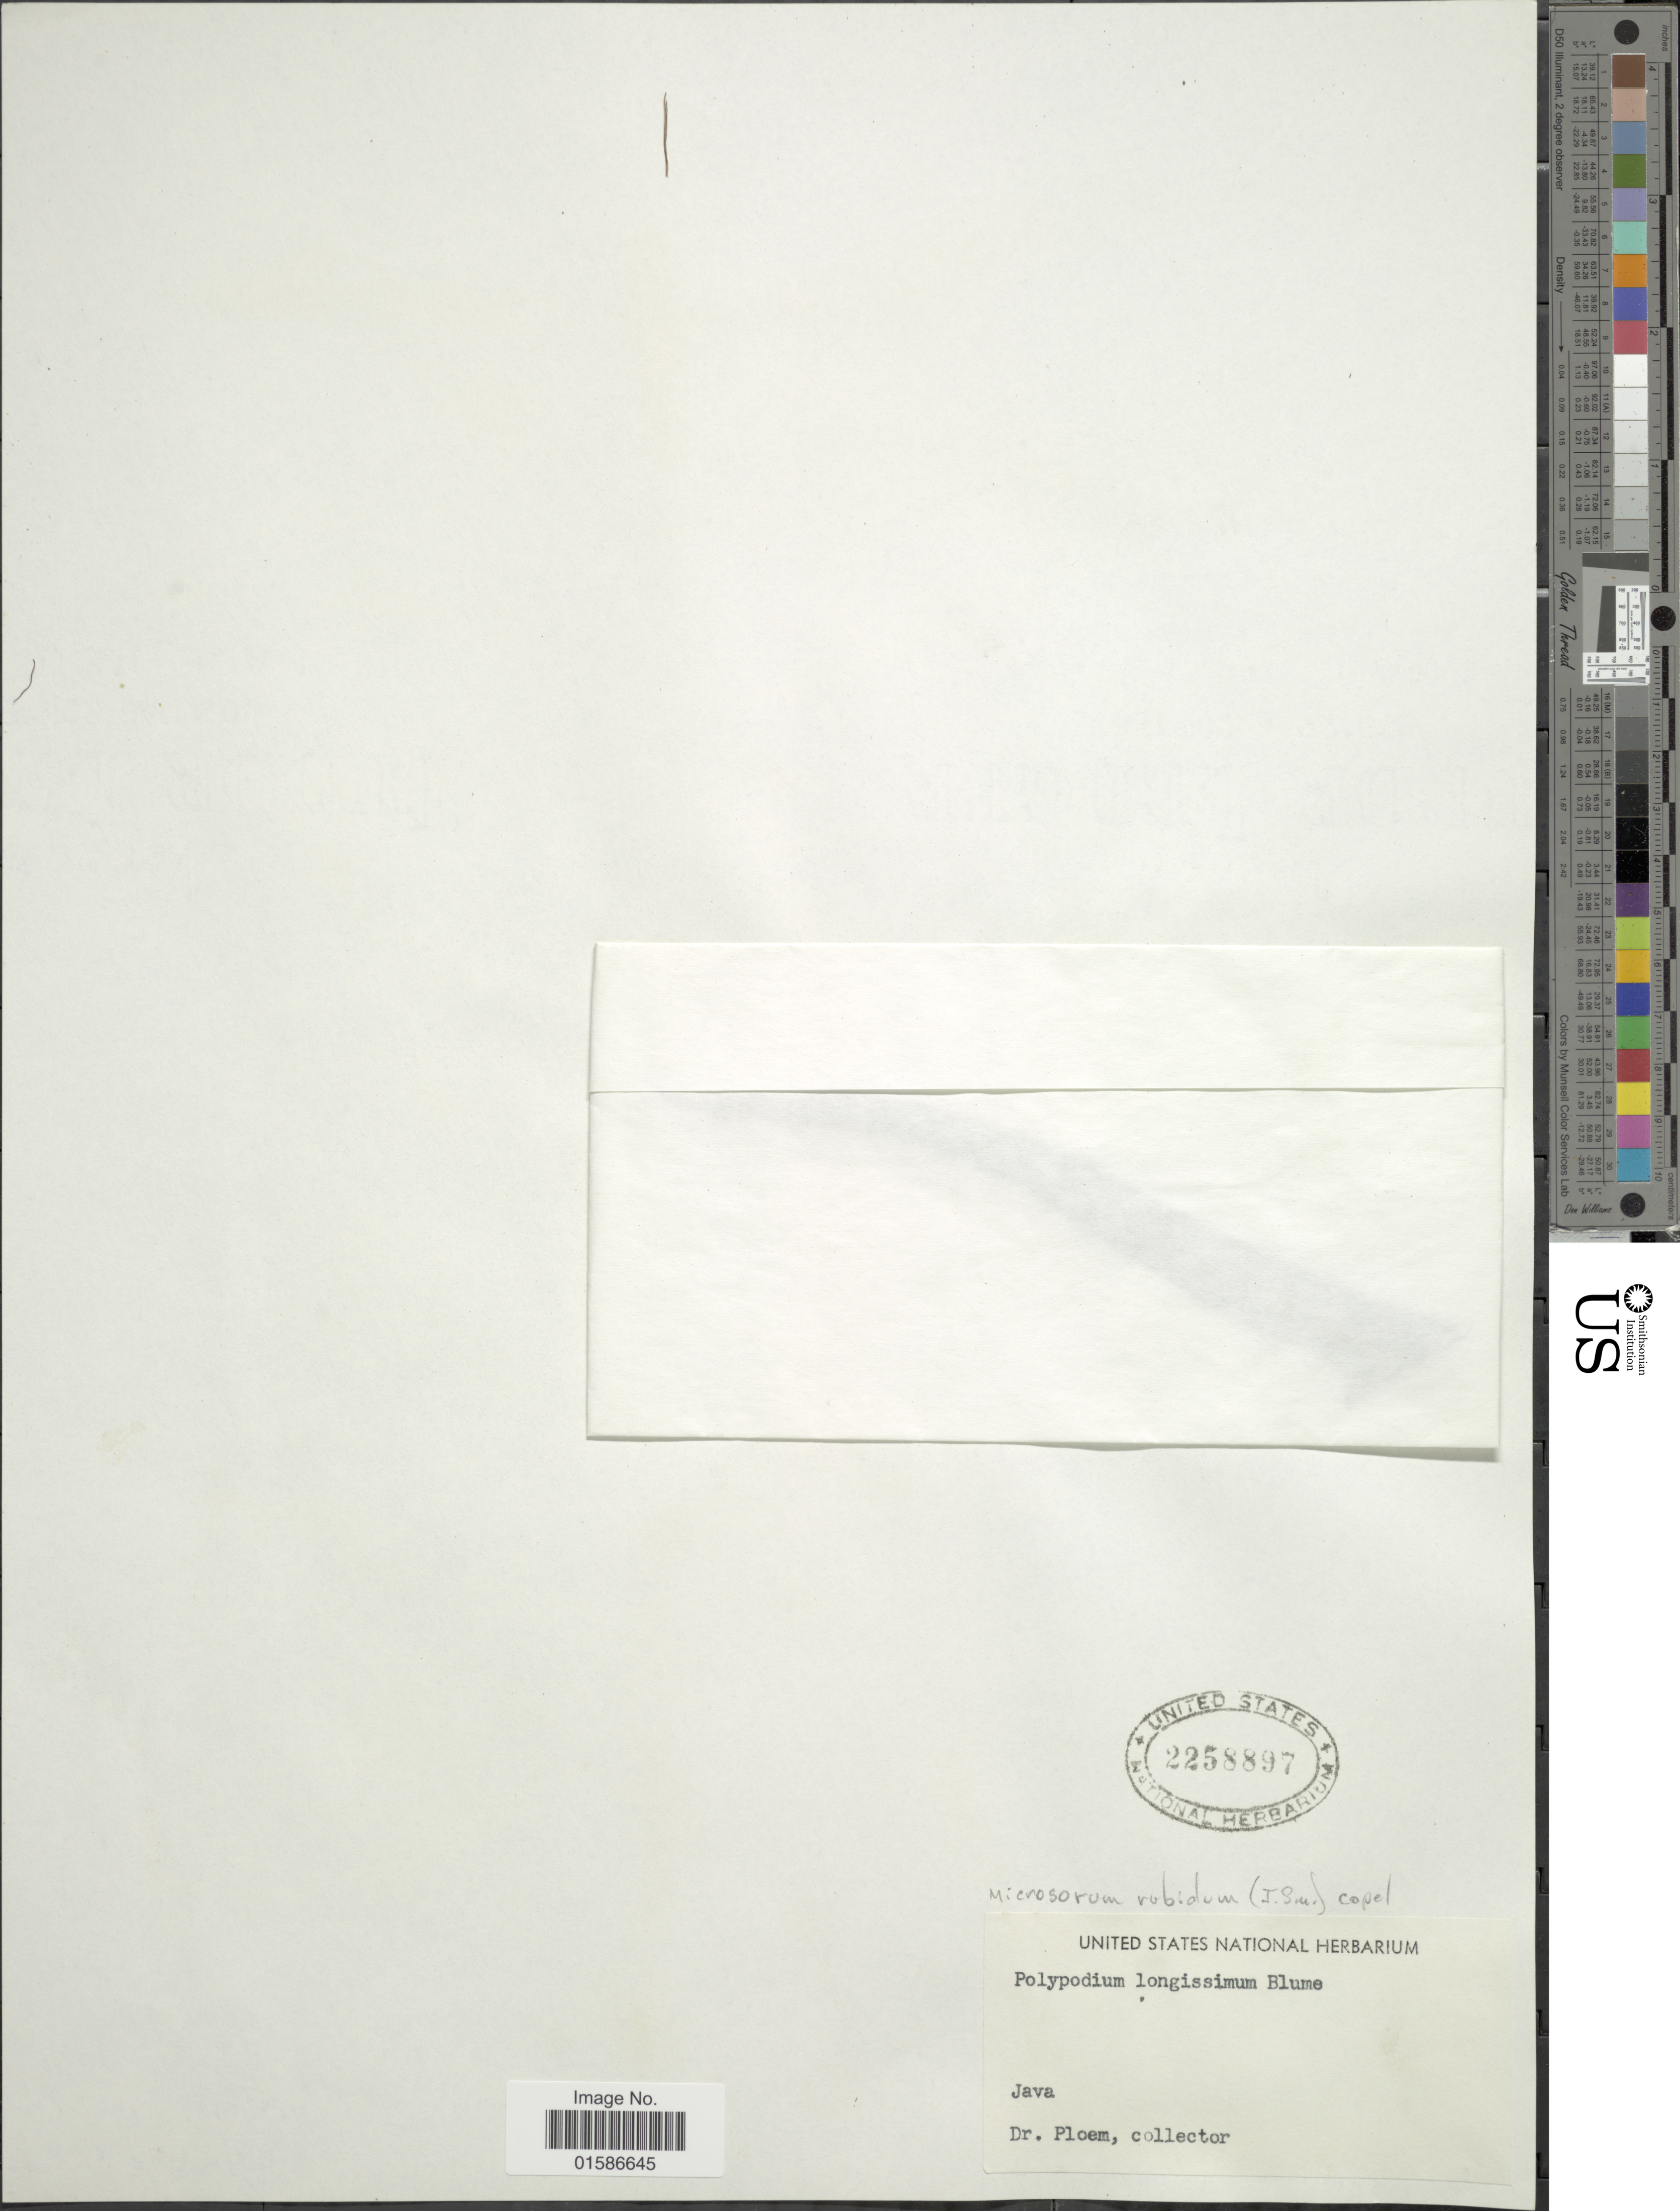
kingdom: Plantae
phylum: Tracheophyta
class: Polypodiopsida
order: Polypodiales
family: Polypodiaceae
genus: Microsorum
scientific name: Microsorum rubidum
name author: (Kunze) Copel.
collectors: -. Ploem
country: Indonesia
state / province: Java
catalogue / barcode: US 2258897